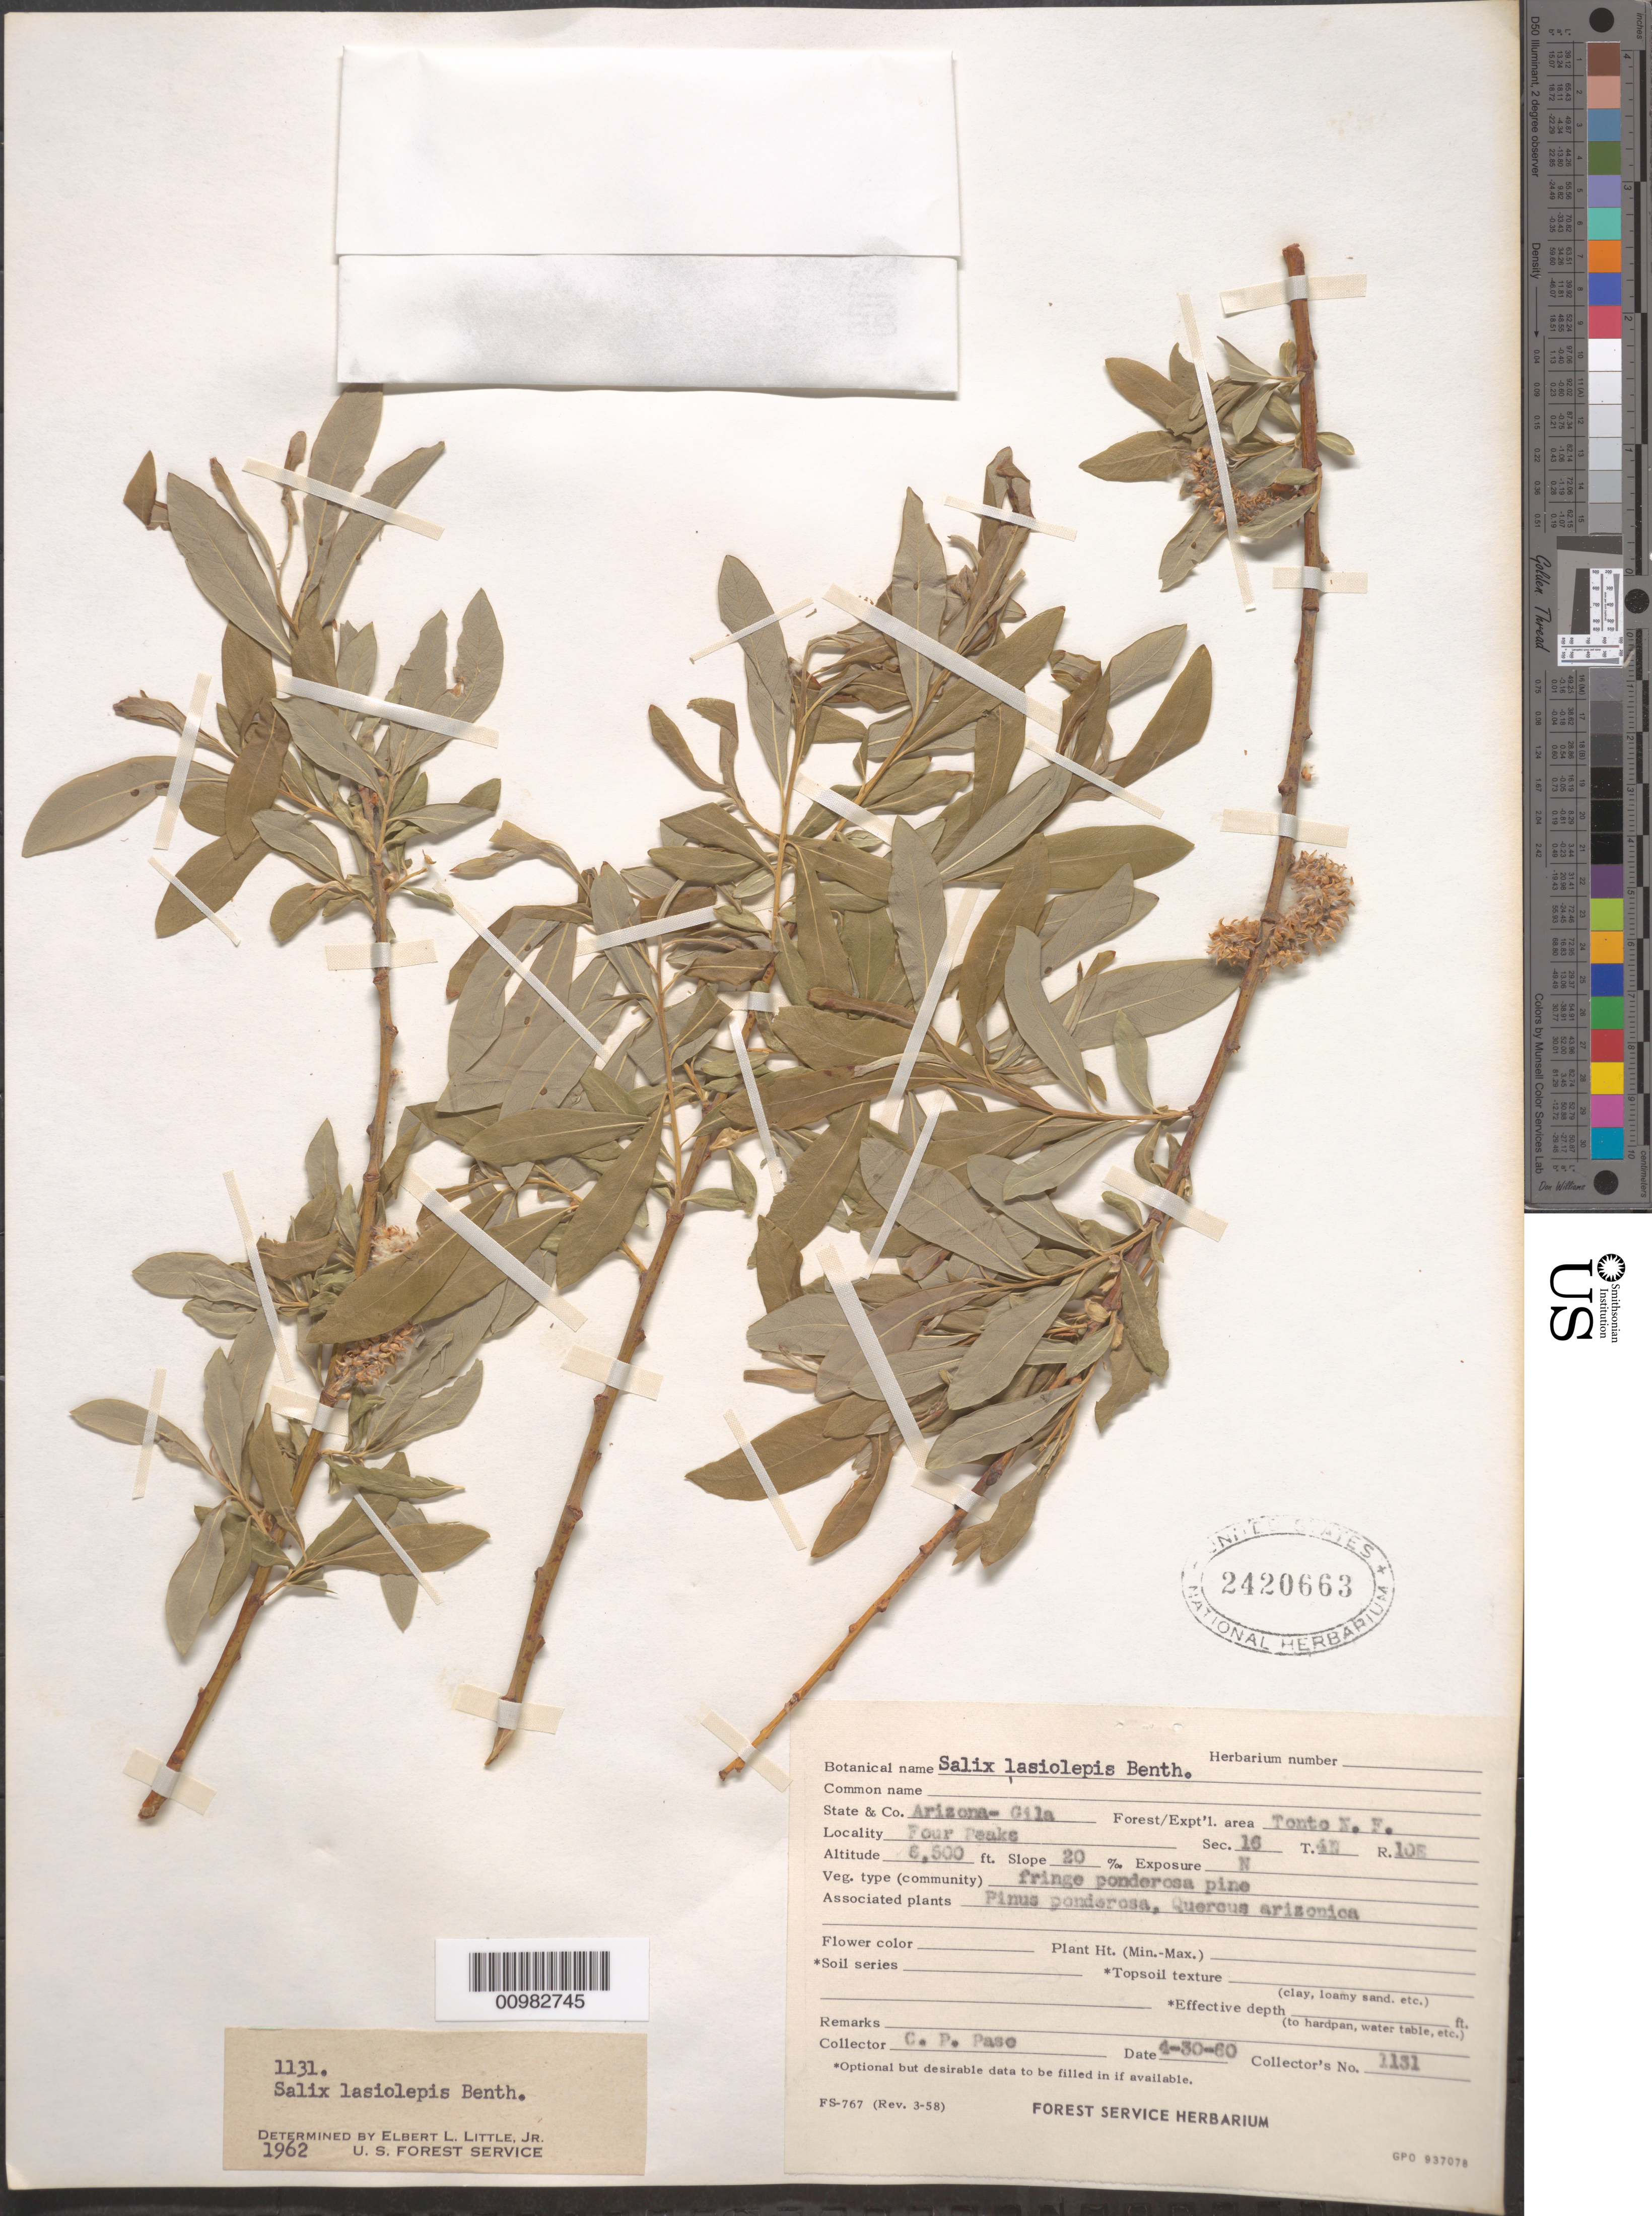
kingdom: Plantae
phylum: Tracheophyta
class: Magnoliopsida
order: Malpighiales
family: Salicaceae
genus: Salix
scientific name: Salix lasiolepis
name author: Benth.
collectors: C. P. Pase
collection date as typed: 30 Apr 1960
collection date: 1960-04-30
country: United States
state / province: Arizona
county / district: Gila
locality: Four Peaks.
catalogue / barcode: US 2420663